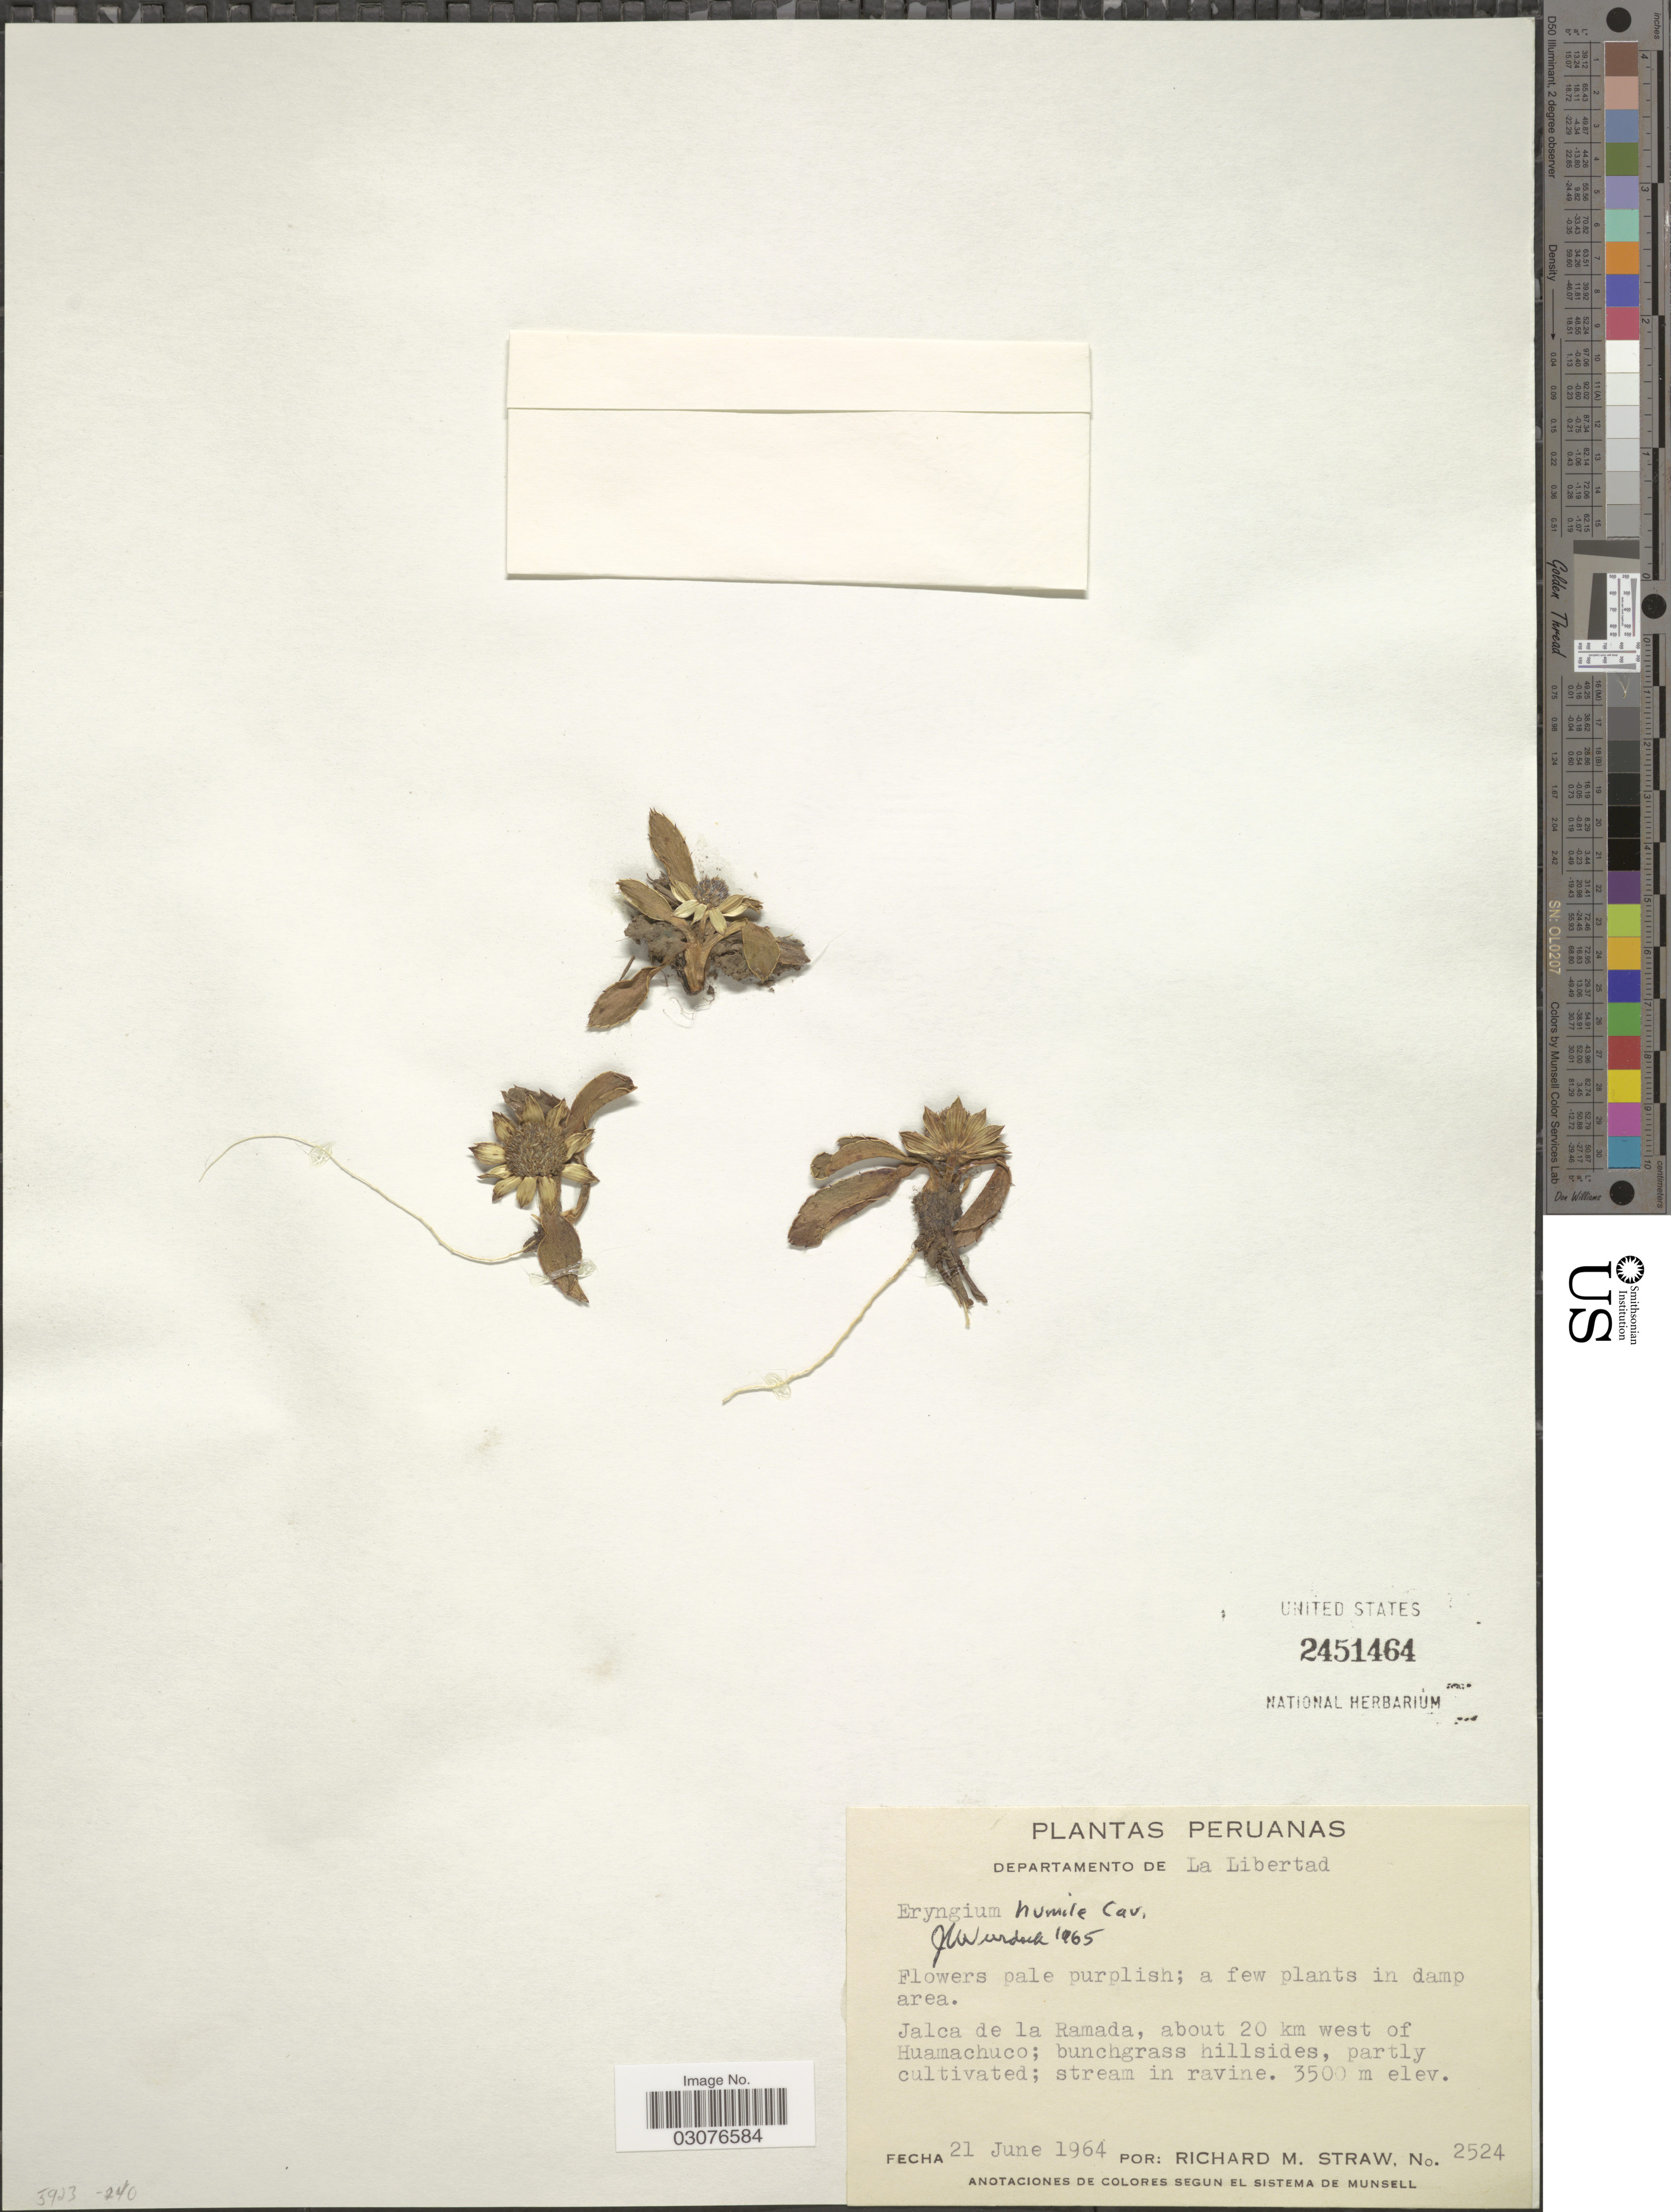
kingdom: Plantae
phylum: Tracheophyta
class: Magnoliopsida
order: Apiales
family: Apiaceae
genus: Eryngium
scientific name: Eryngium bourgatii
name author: Gouan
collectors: R. M. Straw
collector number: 2524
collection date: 1964-06-21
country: Peru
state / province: La Libertad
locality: Departamento De La Libertad, Jalca de la Ramada, about 20 km west of Huamachuco.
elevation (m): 3500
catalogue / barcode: US 2451464